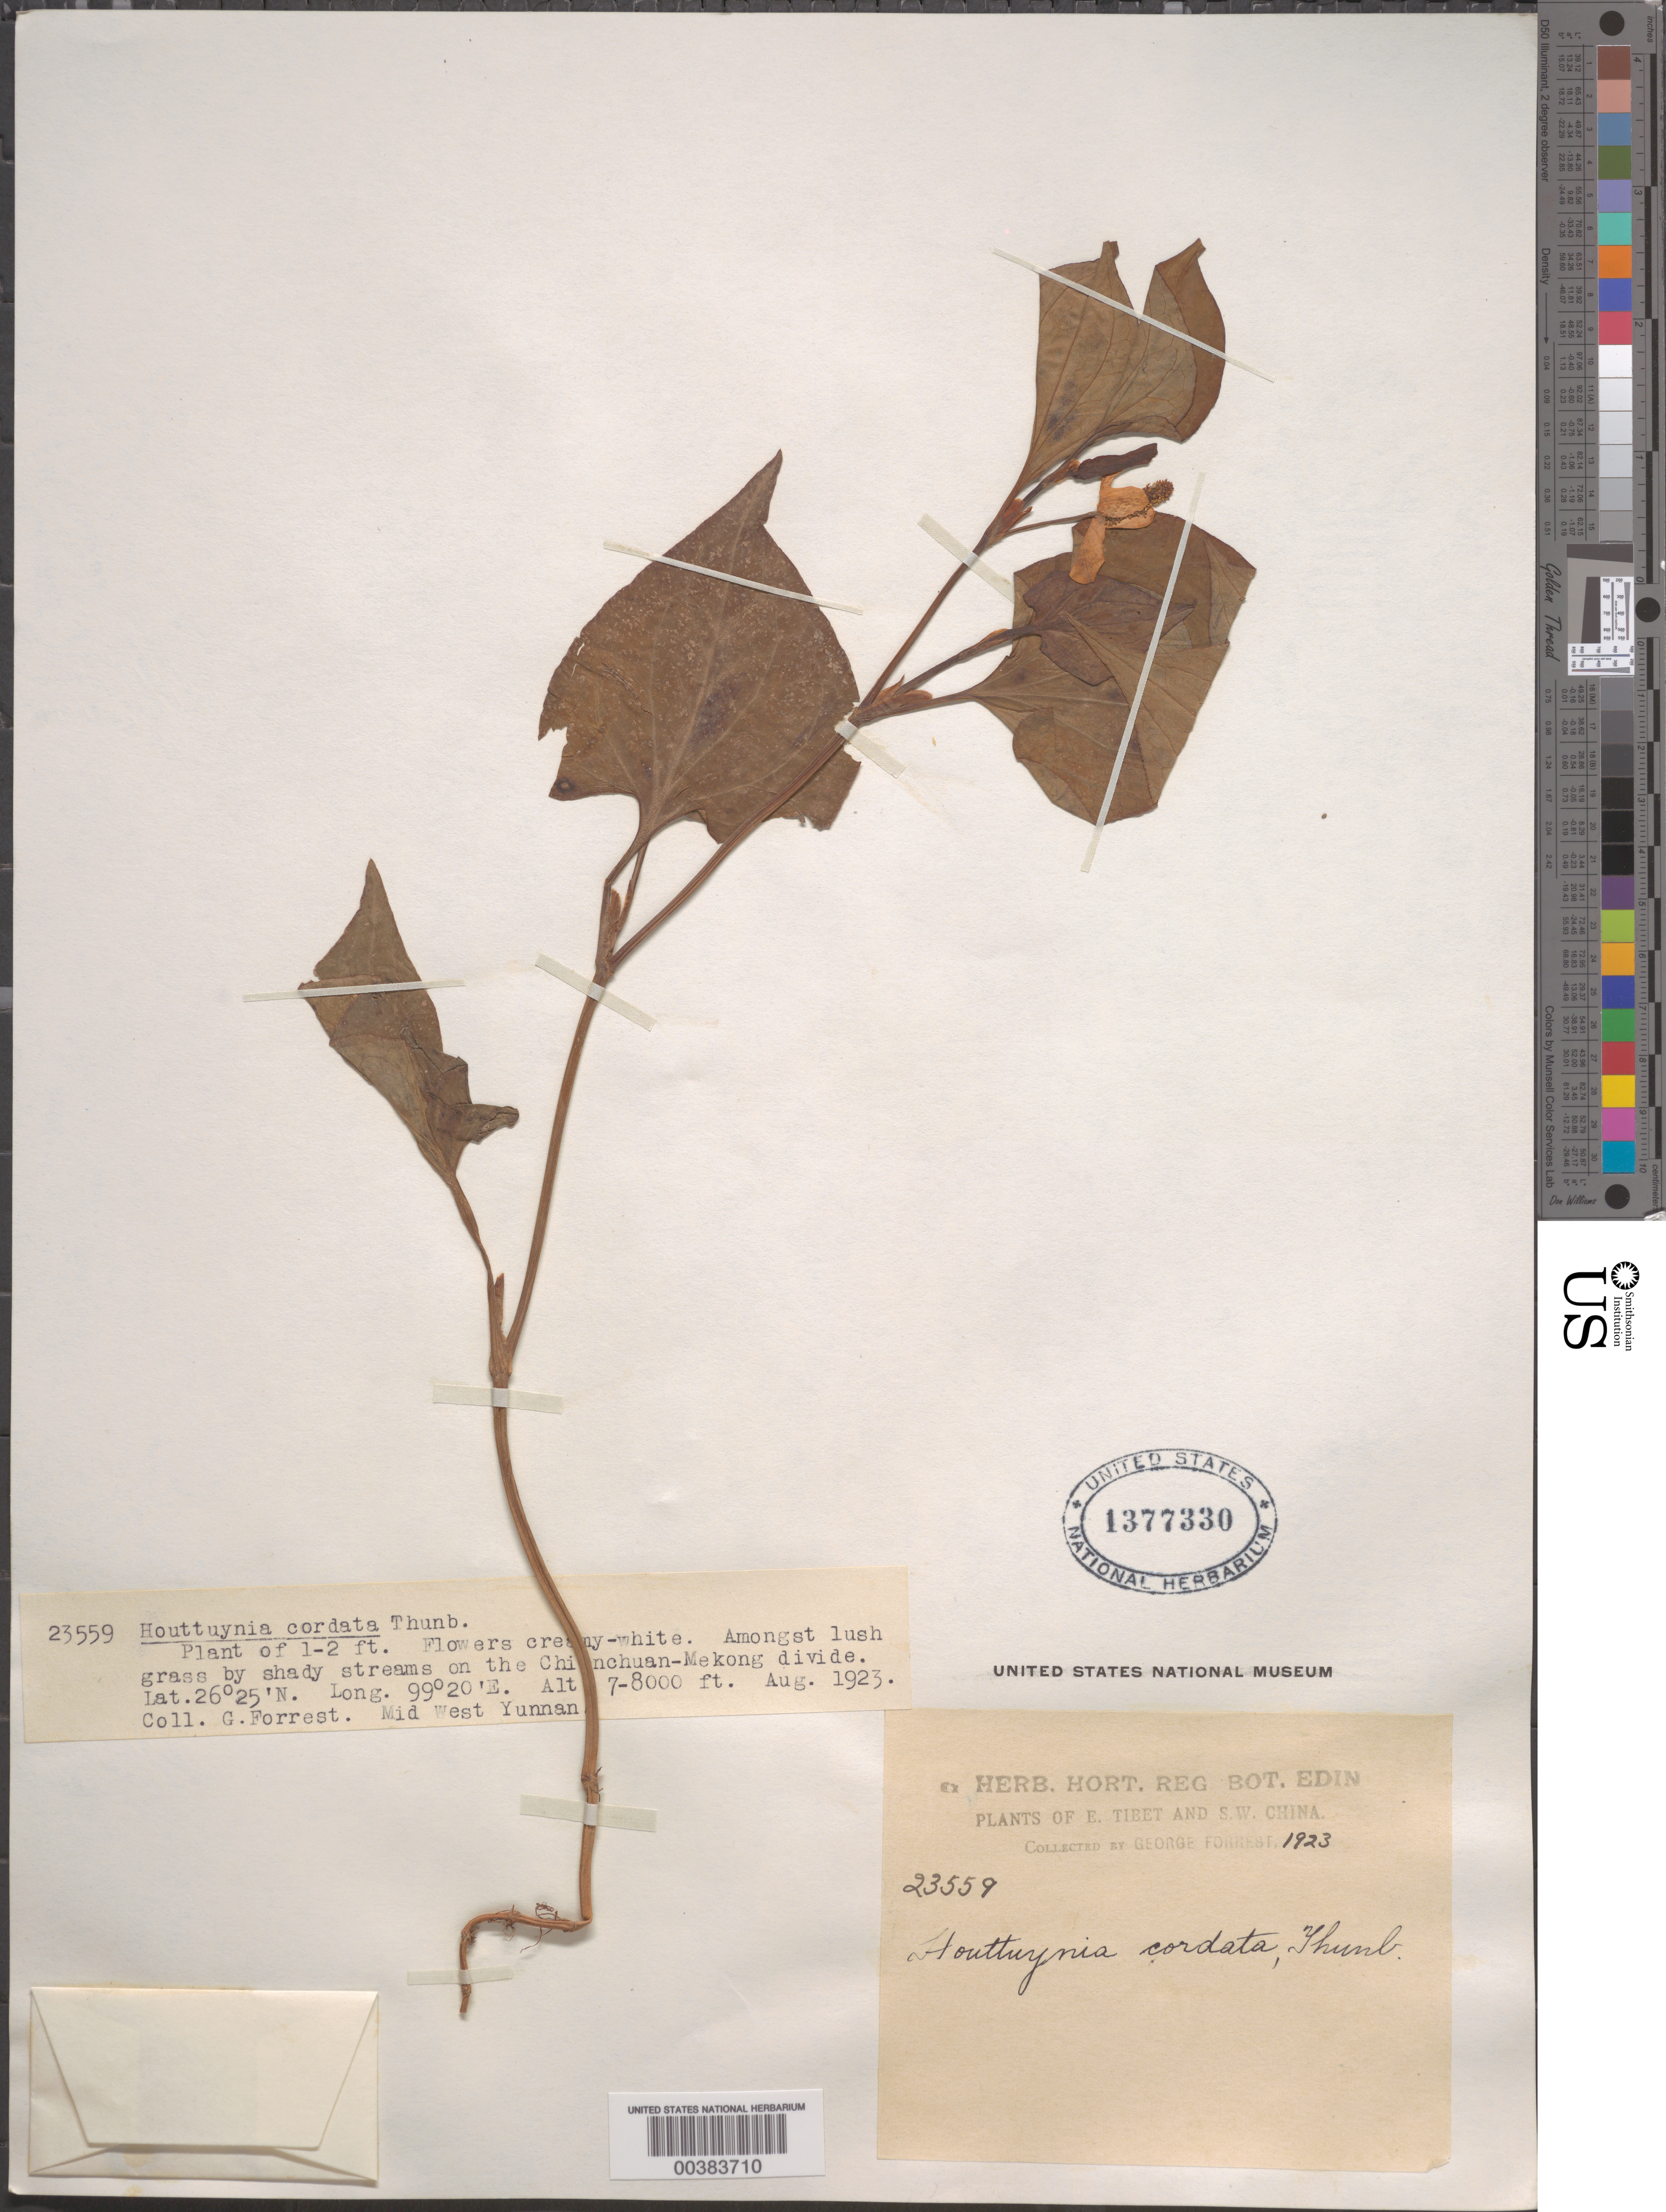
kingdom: Plantae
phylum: Tracheophyta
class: Magnoliopsida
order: Piperales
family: Saururaceae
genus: Houttuynia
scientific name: Houttuynia cordata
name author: Thunb.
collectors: G. Forrest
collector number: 23559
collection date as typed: Aug 1923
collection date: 1923-08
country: China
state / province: Yunnan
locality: On the Chienchuan-Mekong divide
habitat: Shady streams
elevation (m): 2134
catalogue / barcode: US 1377330